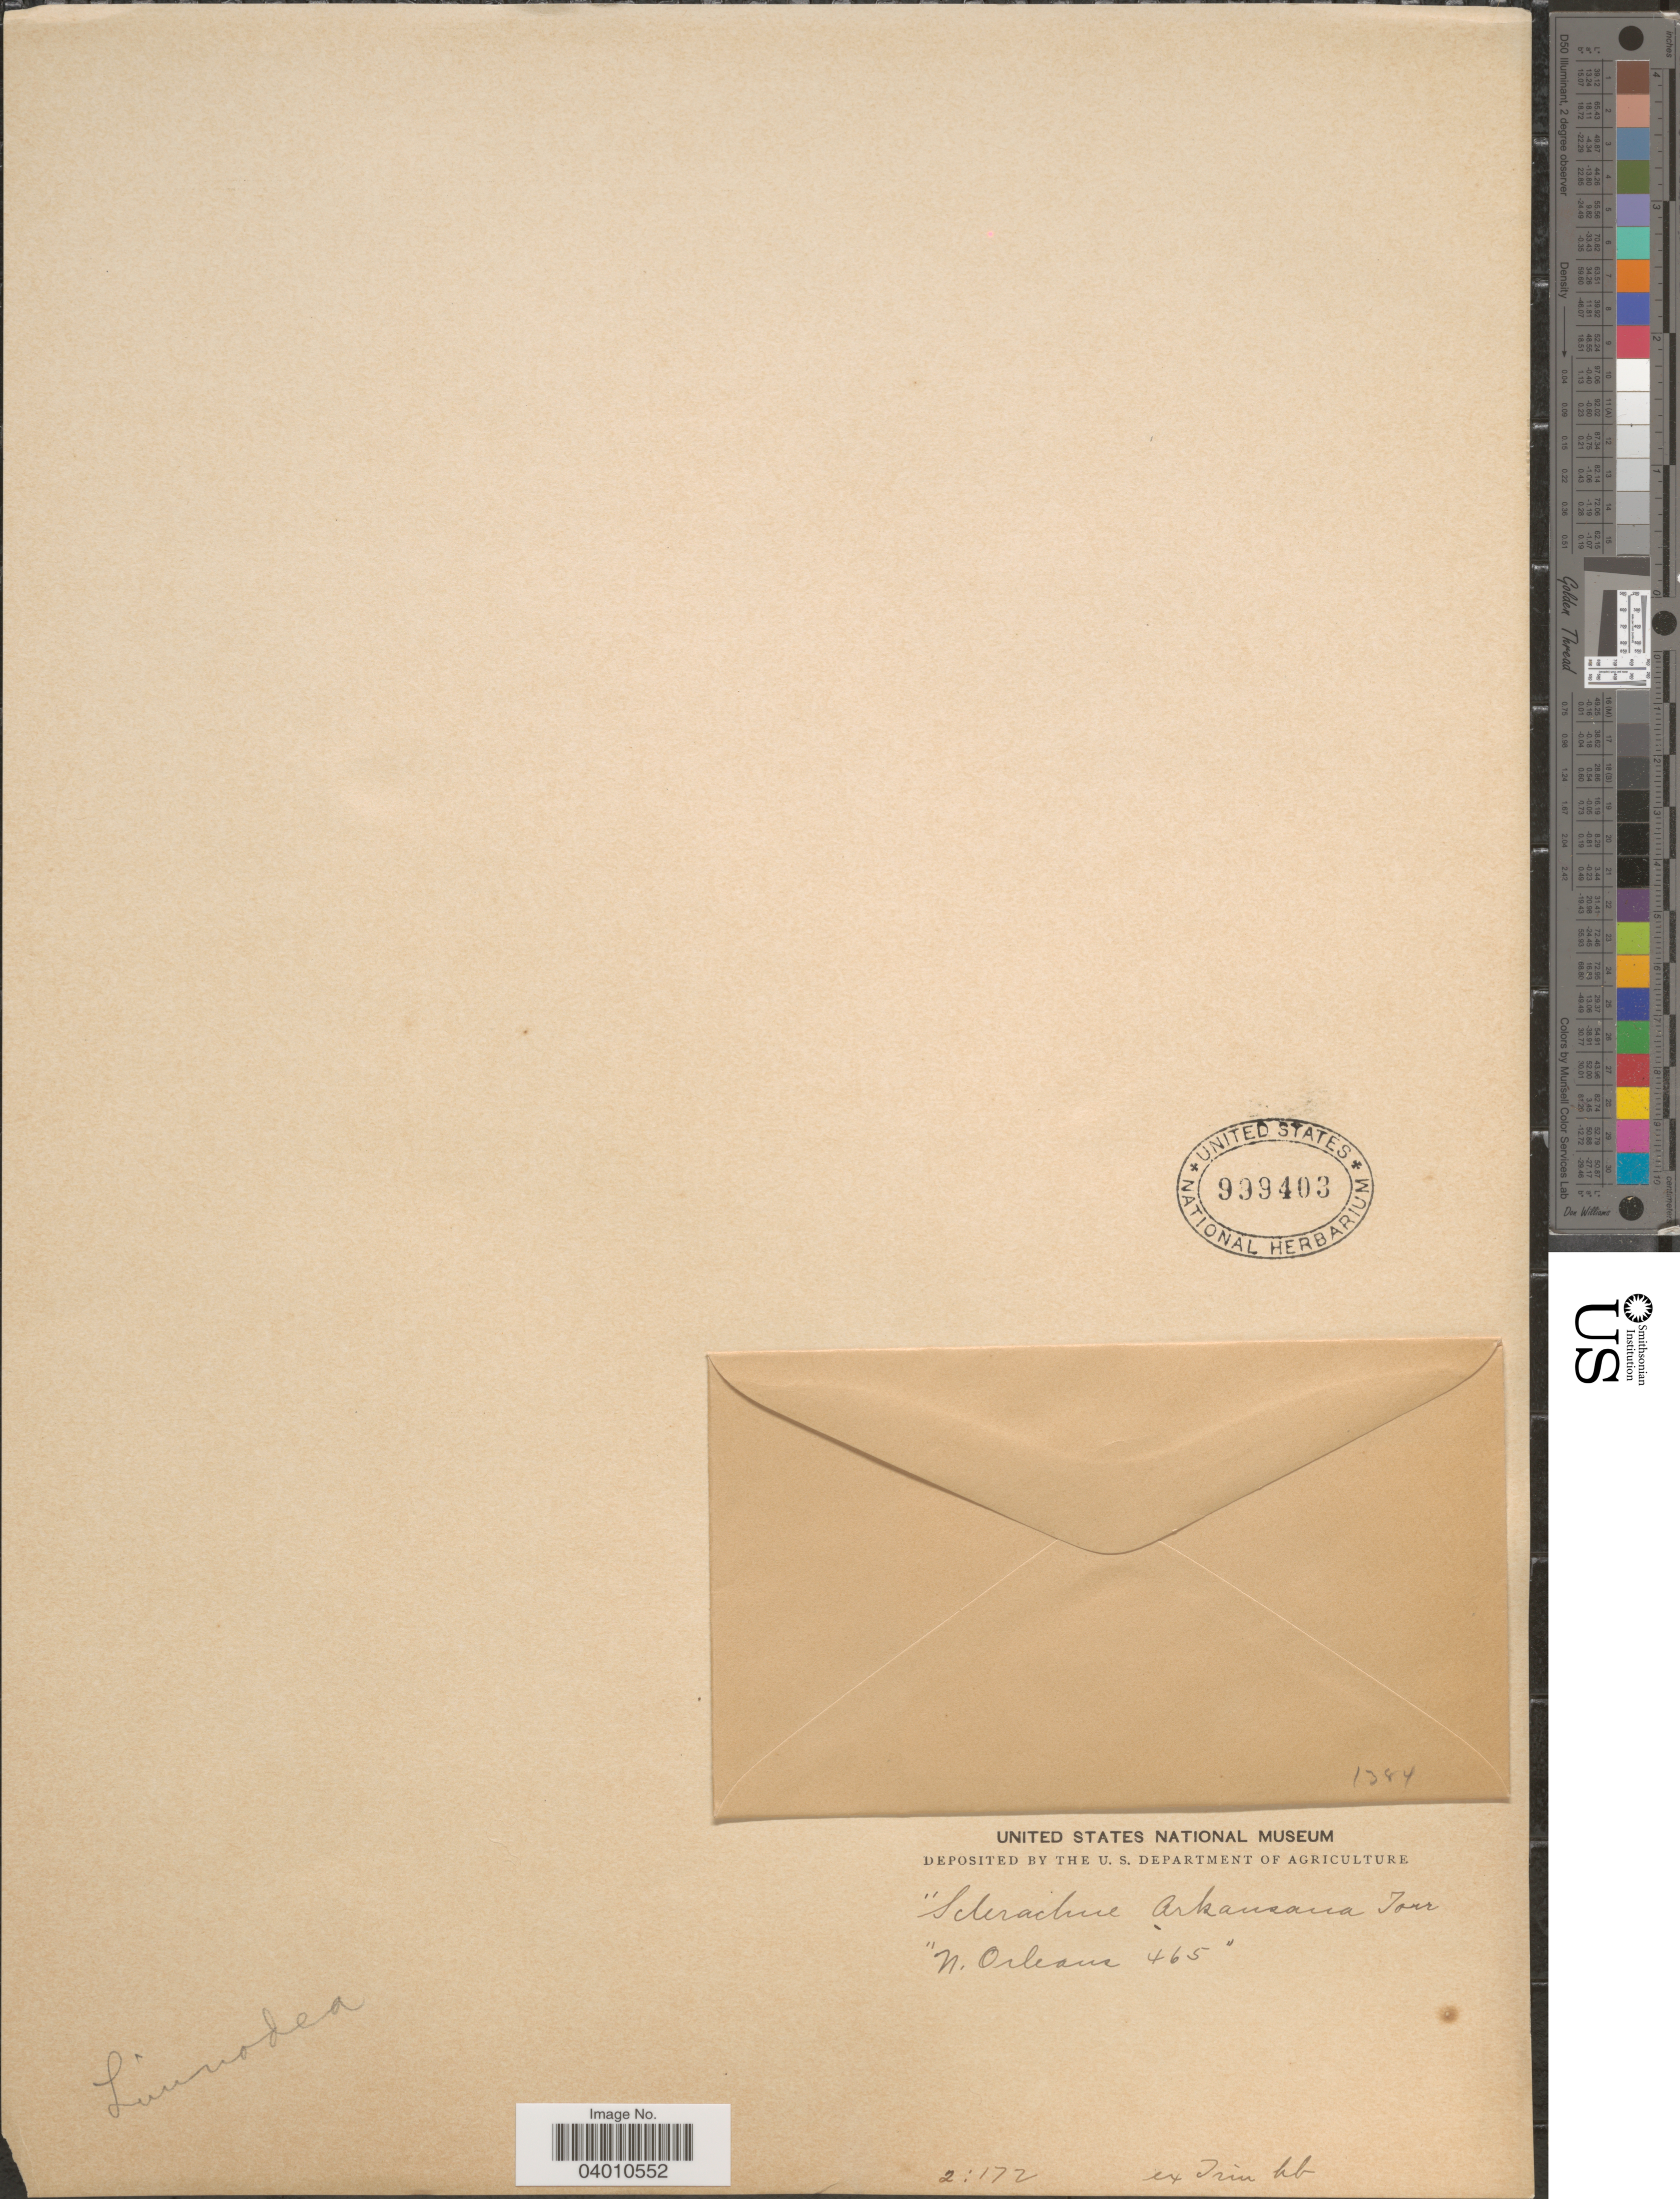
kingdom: Plantae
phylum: Tracheophyta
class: Liliopsida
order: Poales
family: Poaceae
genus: Limnodea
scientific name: Limnodea arkansana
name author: (Nutt.) L.H. Dewey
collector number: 465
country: United States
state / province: Louisiana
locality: N. Orleans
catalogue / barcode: US 999403